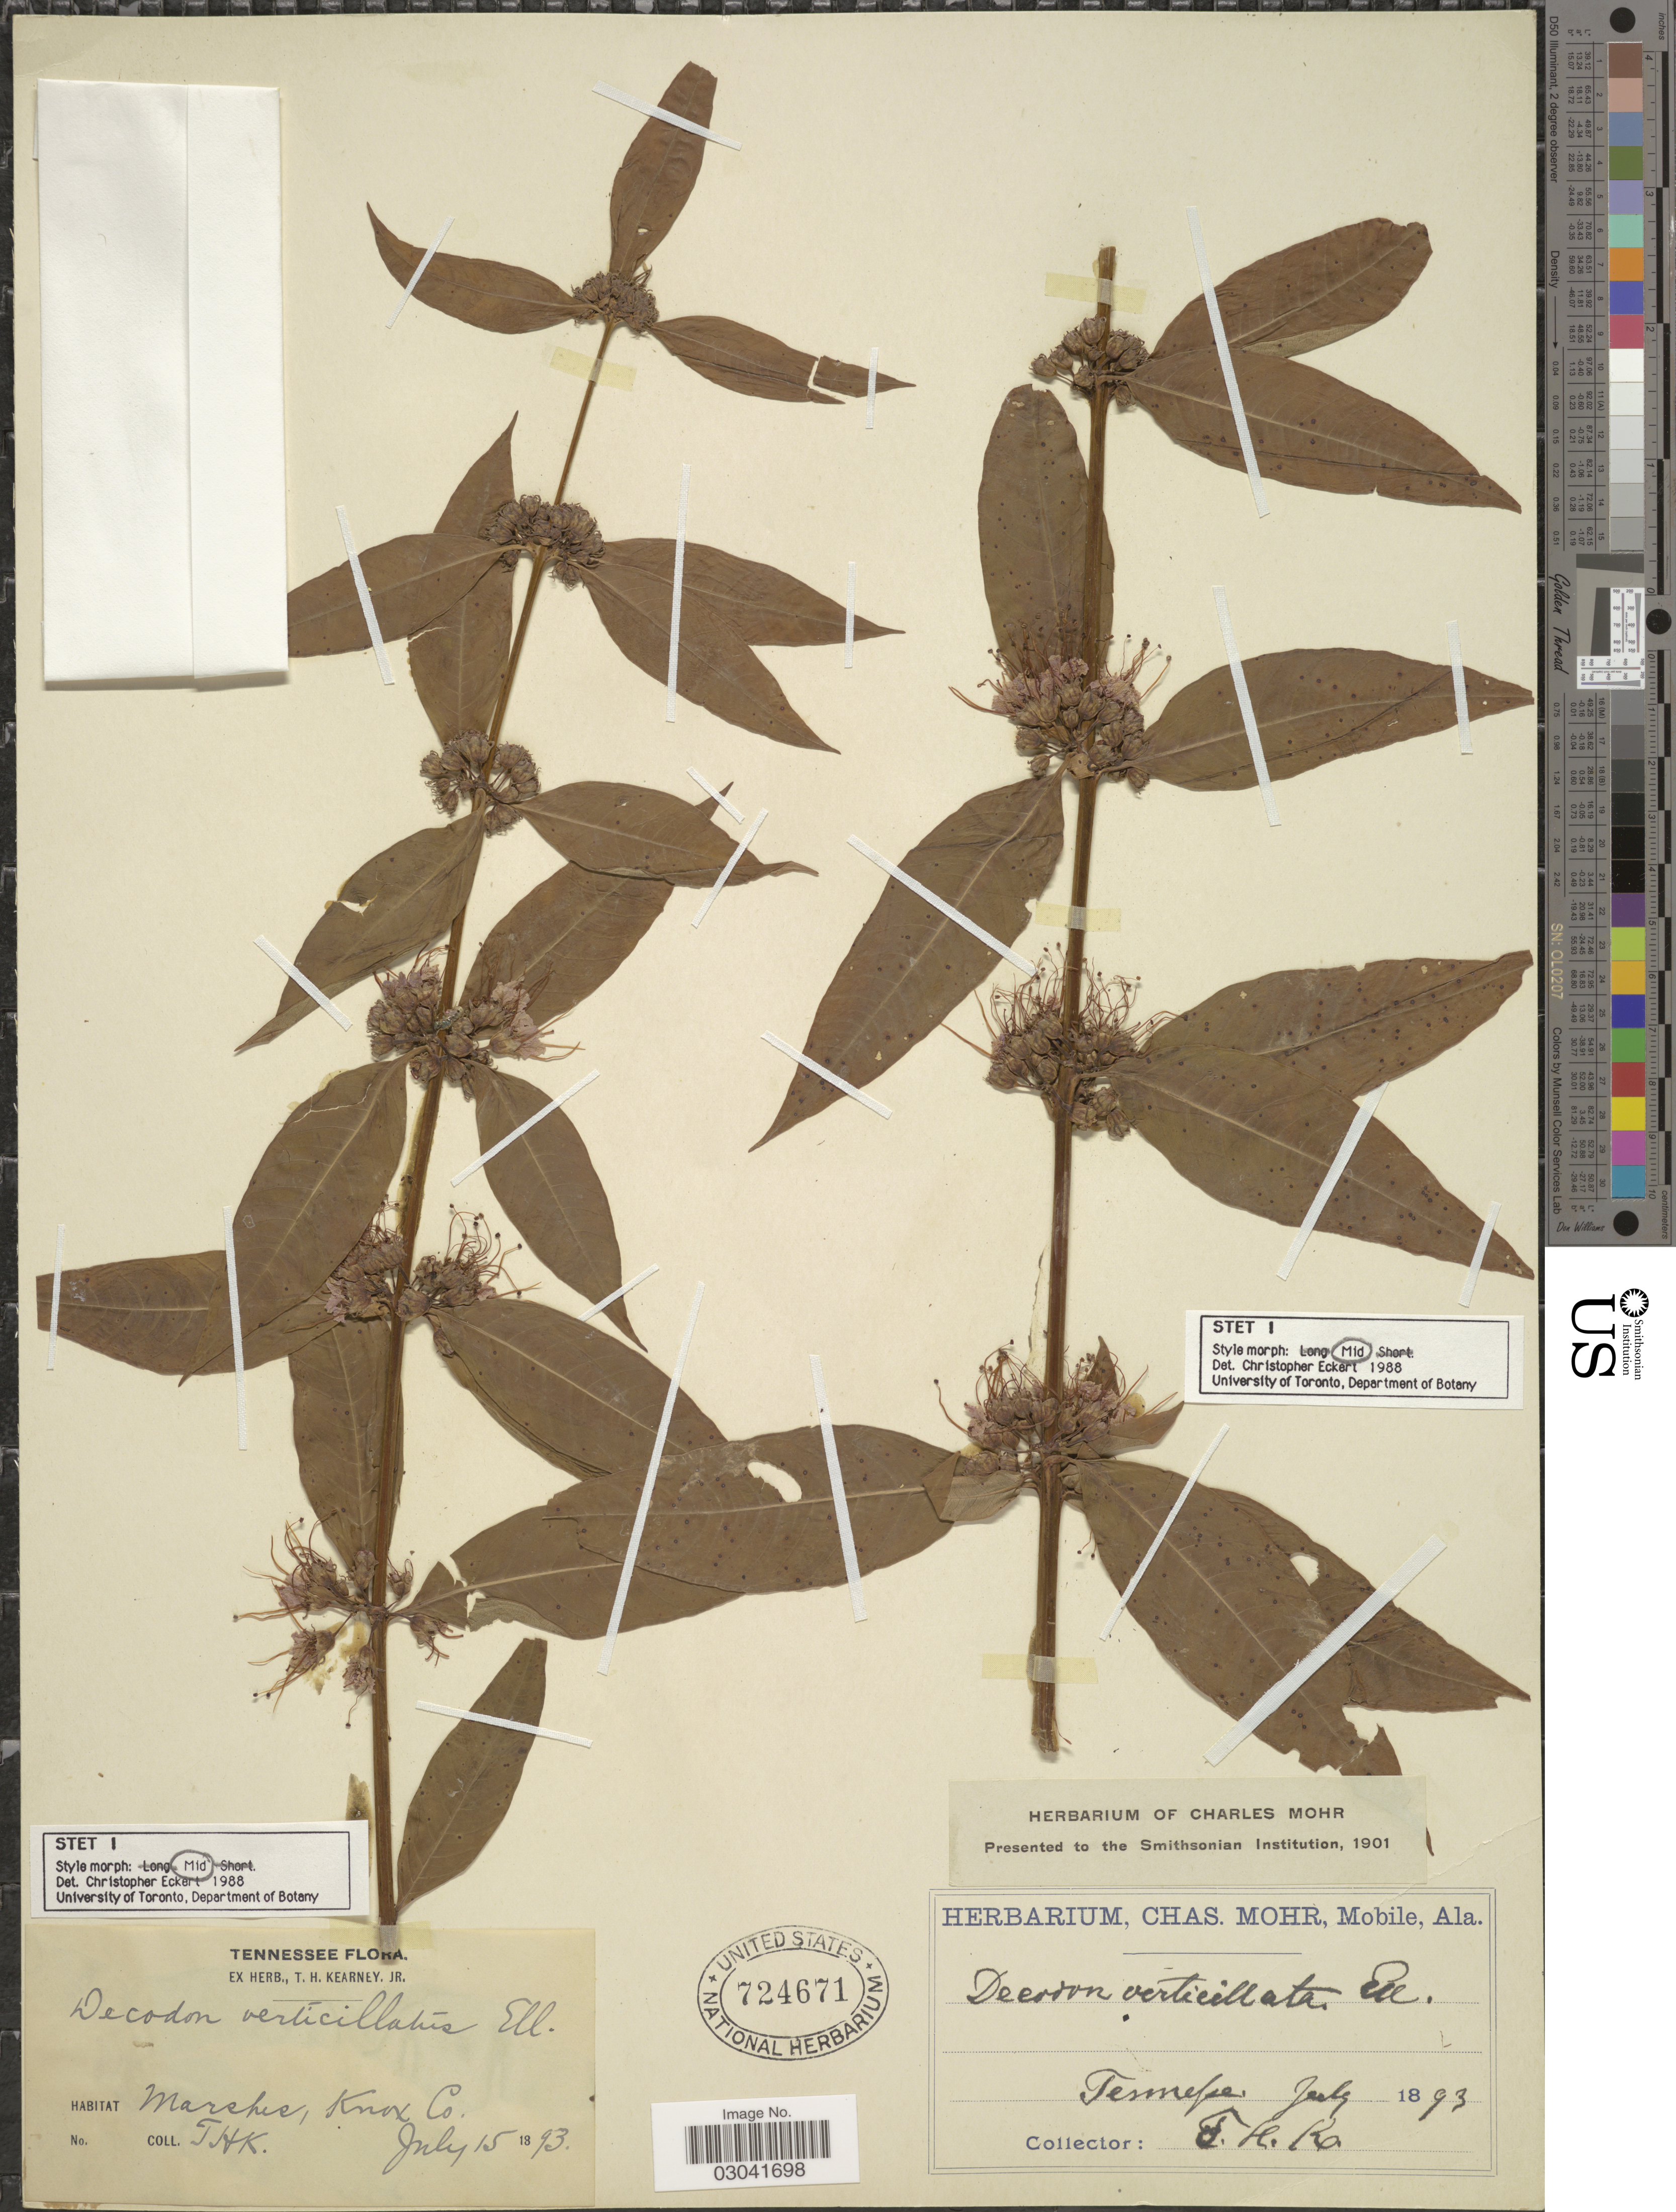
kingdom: Plantae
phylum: Tracheophyta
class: Magnoliopsida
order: Myrtales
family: Lythraceae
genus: Decodon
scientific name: Decodon verticillatus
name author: (L.) Elliott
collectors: T. H. Kearney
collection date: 1893-07-15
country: United States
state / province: Tennessee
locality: Marshes, Knox Co.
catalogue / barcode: US 724671